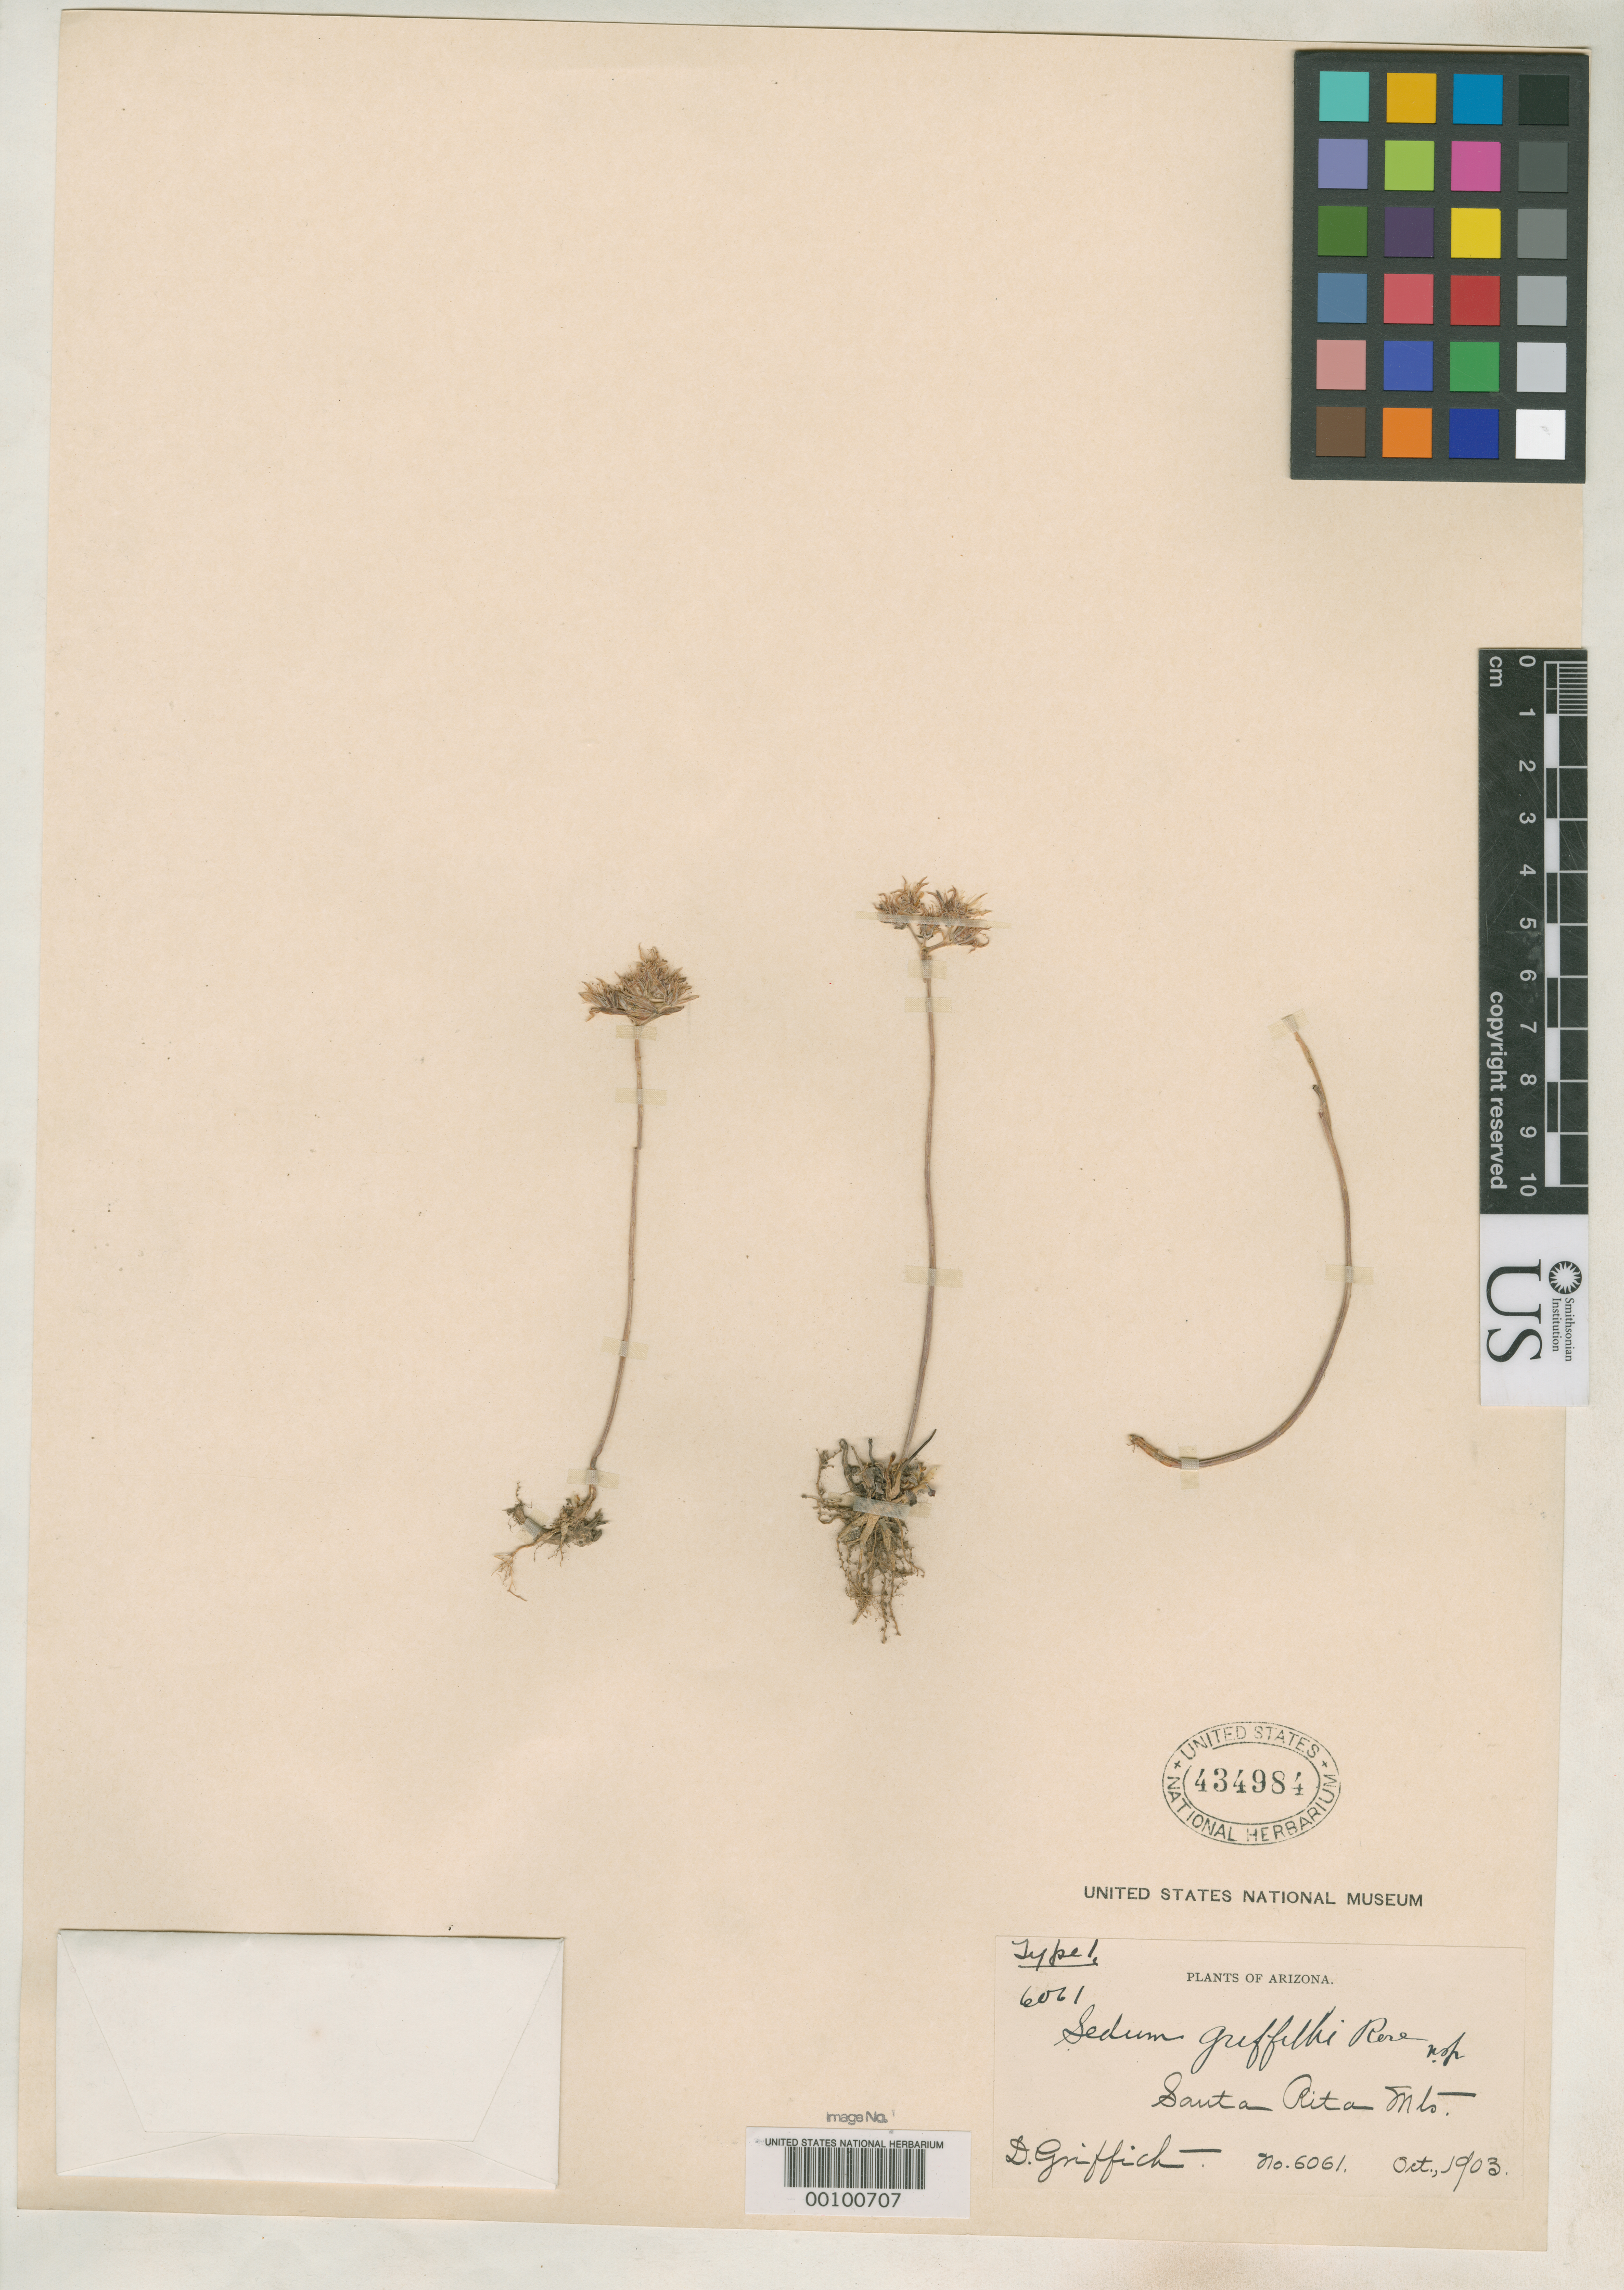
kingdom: Plantae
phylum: Tracheophyta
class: Magnoliopsida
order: Saxifragales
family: Crassulaceae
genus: Sedum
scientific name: Sedum griffithsii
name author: Rose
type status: Holotype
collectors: D. Griffiths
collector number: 6061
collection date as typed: Oct 1903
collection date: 1903-10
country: United States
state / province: Arizona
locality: Santa Rita Mts.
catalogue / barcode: US 434984